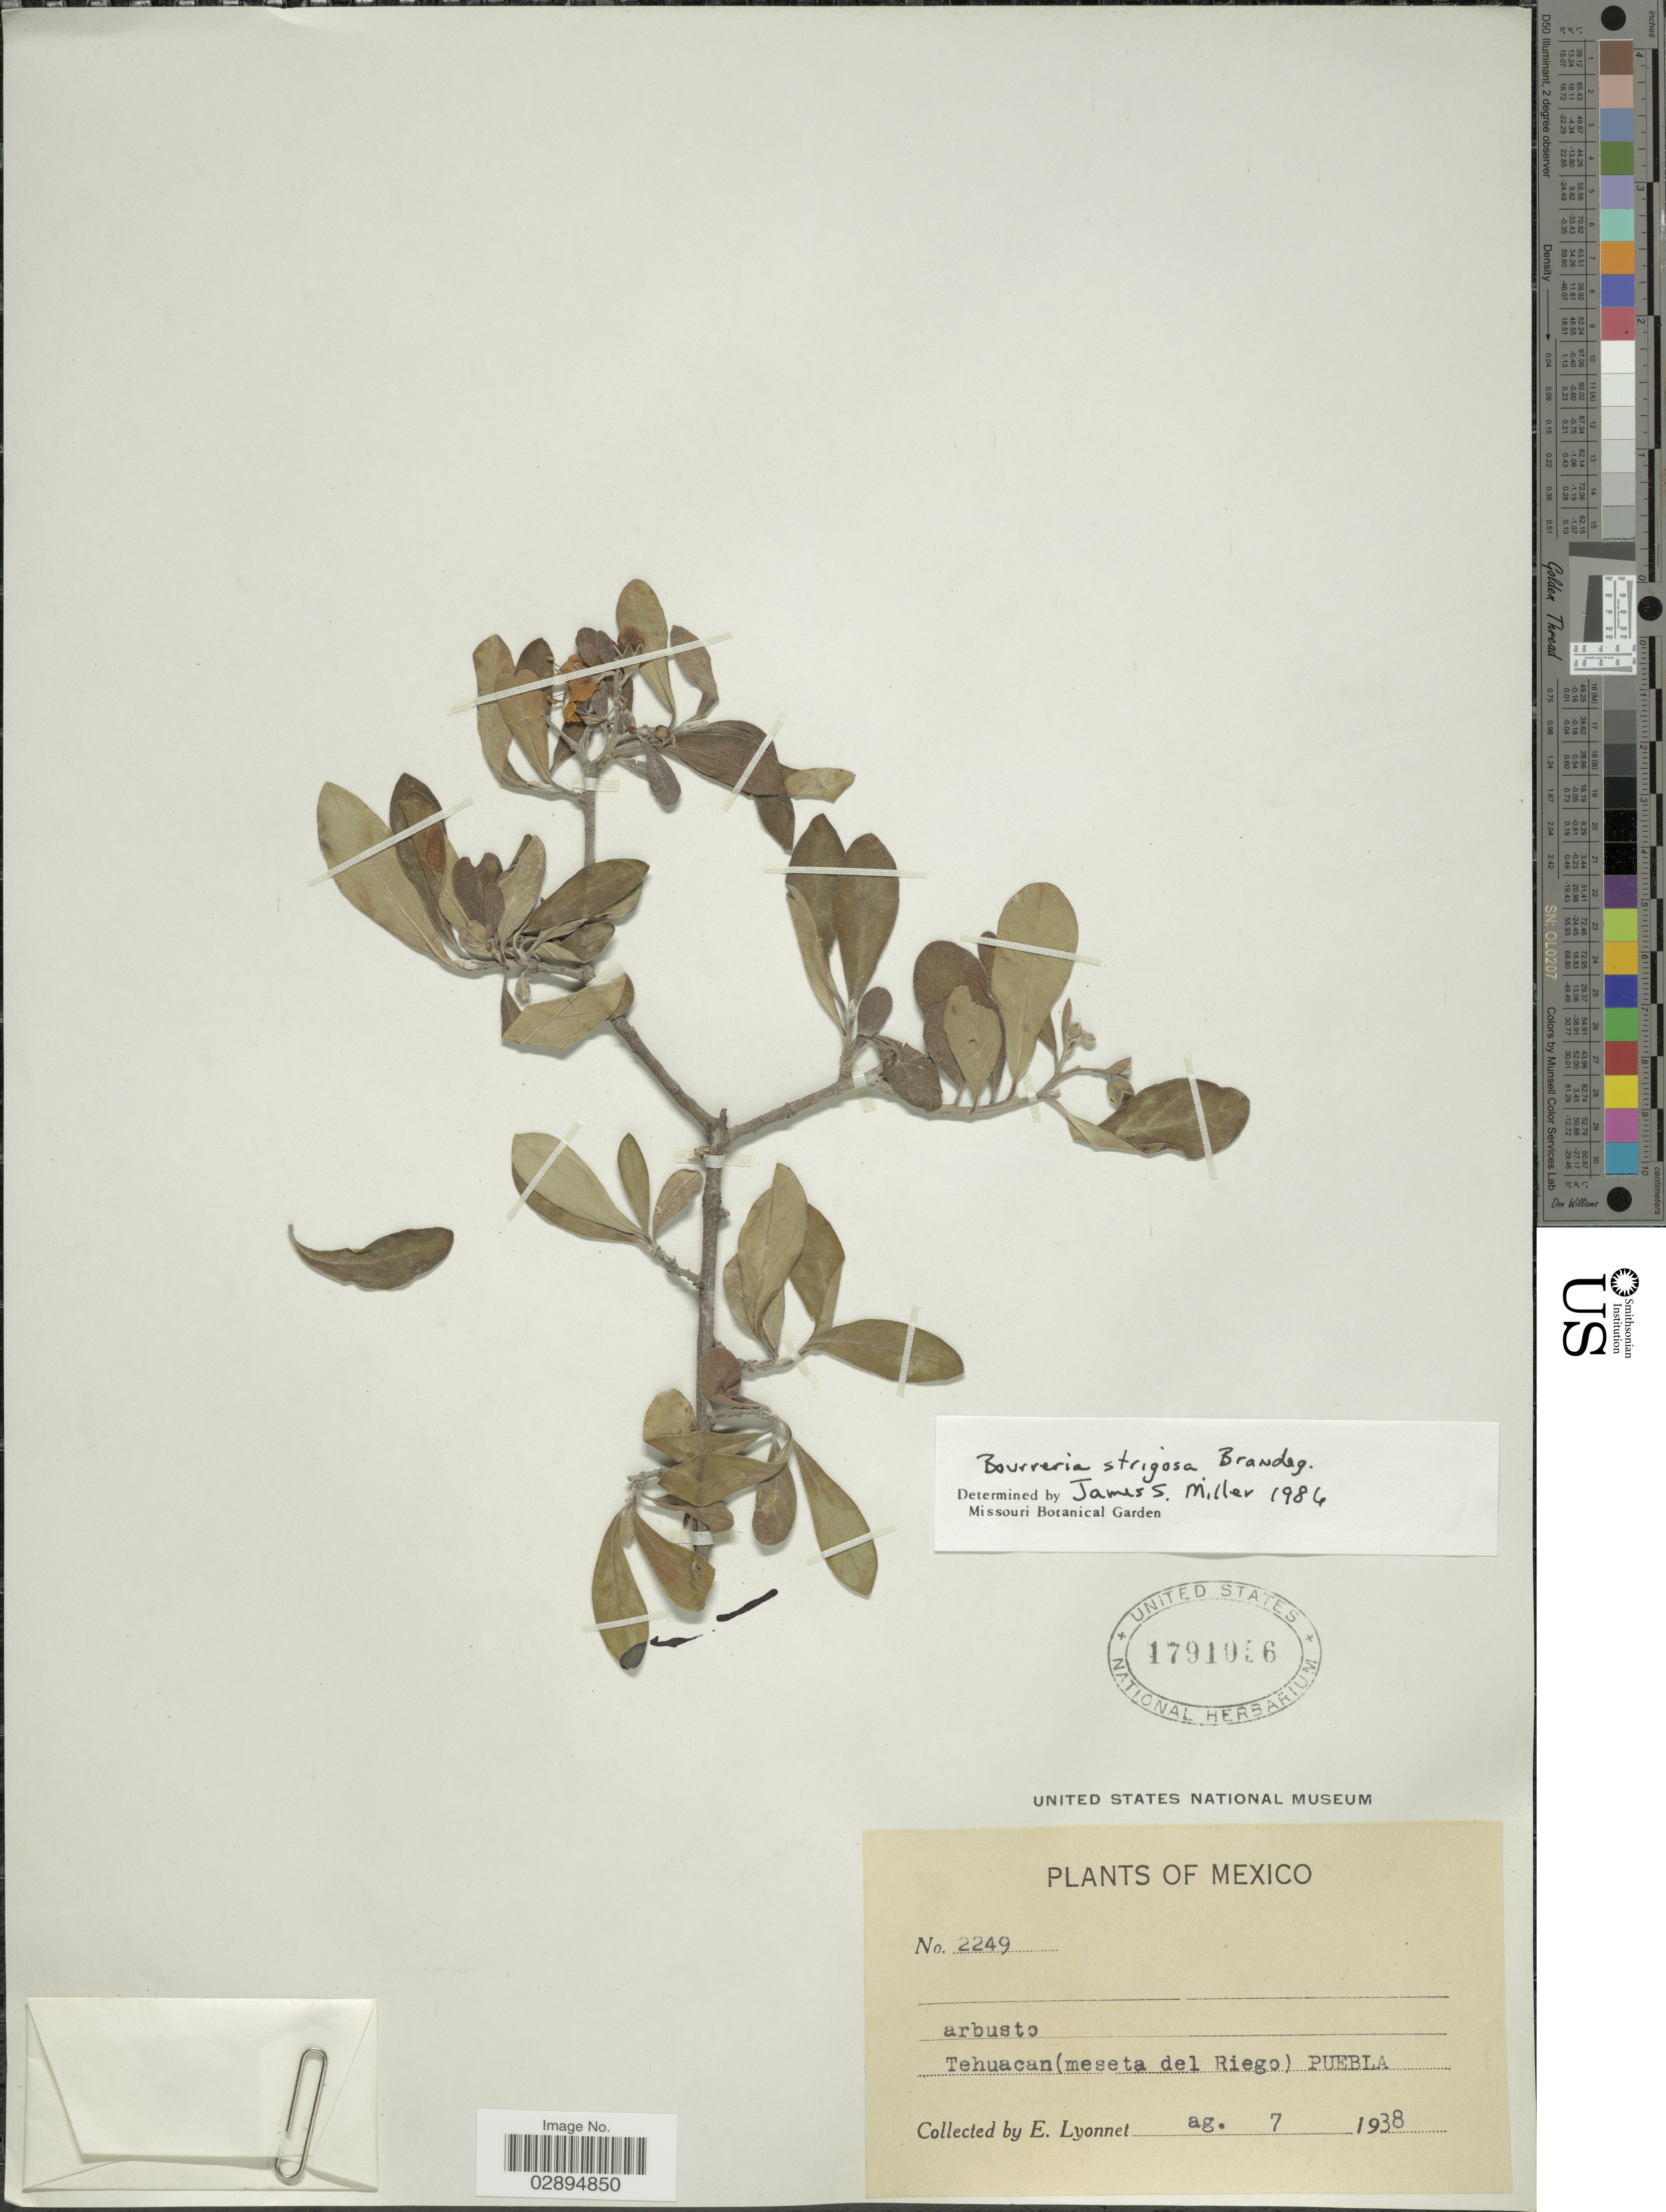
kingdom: Plantae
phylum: Tracheophyta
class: Magnoliopsida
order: Boraginales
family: Ehretiaceae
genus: Bourreria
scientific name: Bourreria strigosa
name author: Brandegee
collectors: E. Lyonnet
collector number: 2249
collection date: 1938-08-07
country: Mexico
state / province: Puebla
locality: Tehuacan (meseta del Riego).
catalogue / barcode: US 1791056